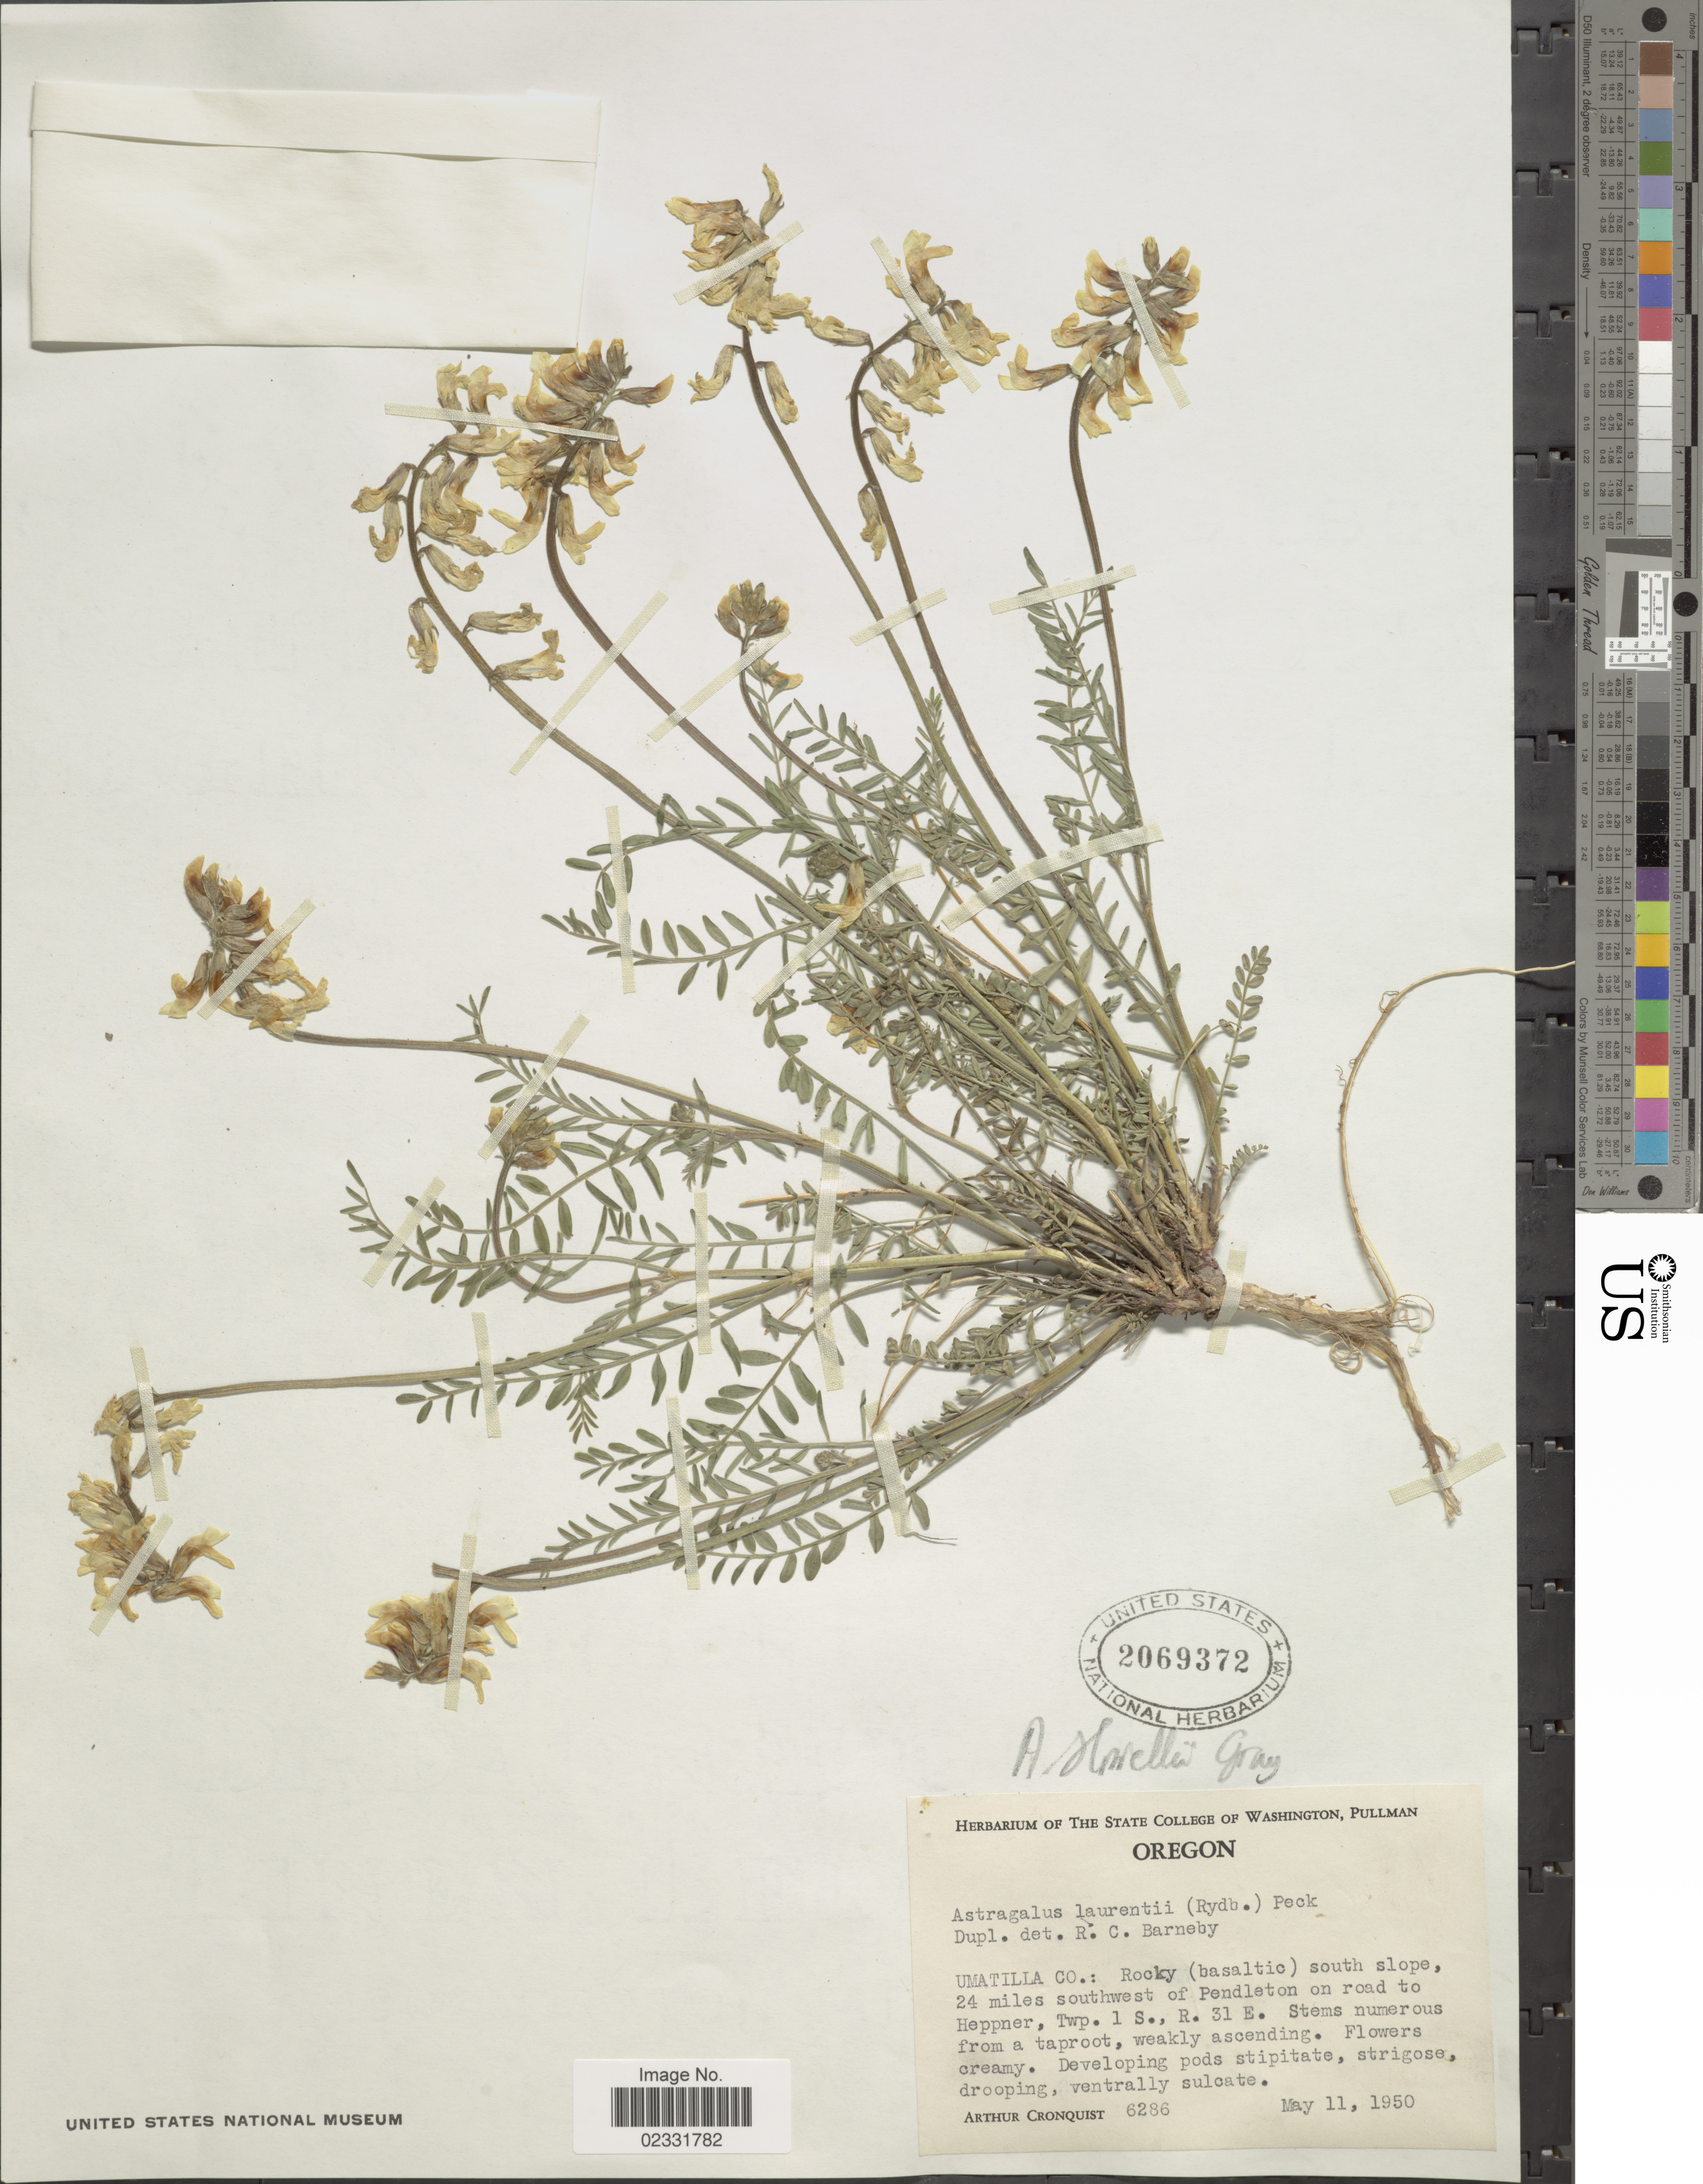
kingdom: Plantae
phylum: Tracheophyta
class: Magnoliopsida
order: Fabales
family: Fabaceae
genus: Astragalus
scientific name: Astragalus howellii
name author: A. Gray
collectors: A. J. Cronquist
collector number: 6286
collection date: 1950-05-11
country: United States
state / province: Oregon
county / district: Umatilla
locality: Umatilla Co.: Rocky (basaltic) south slope, 24 miles southwest of Pendleton on road to Heppner, Twp. 1 S., R. 31 E.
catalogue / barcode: US 2069372